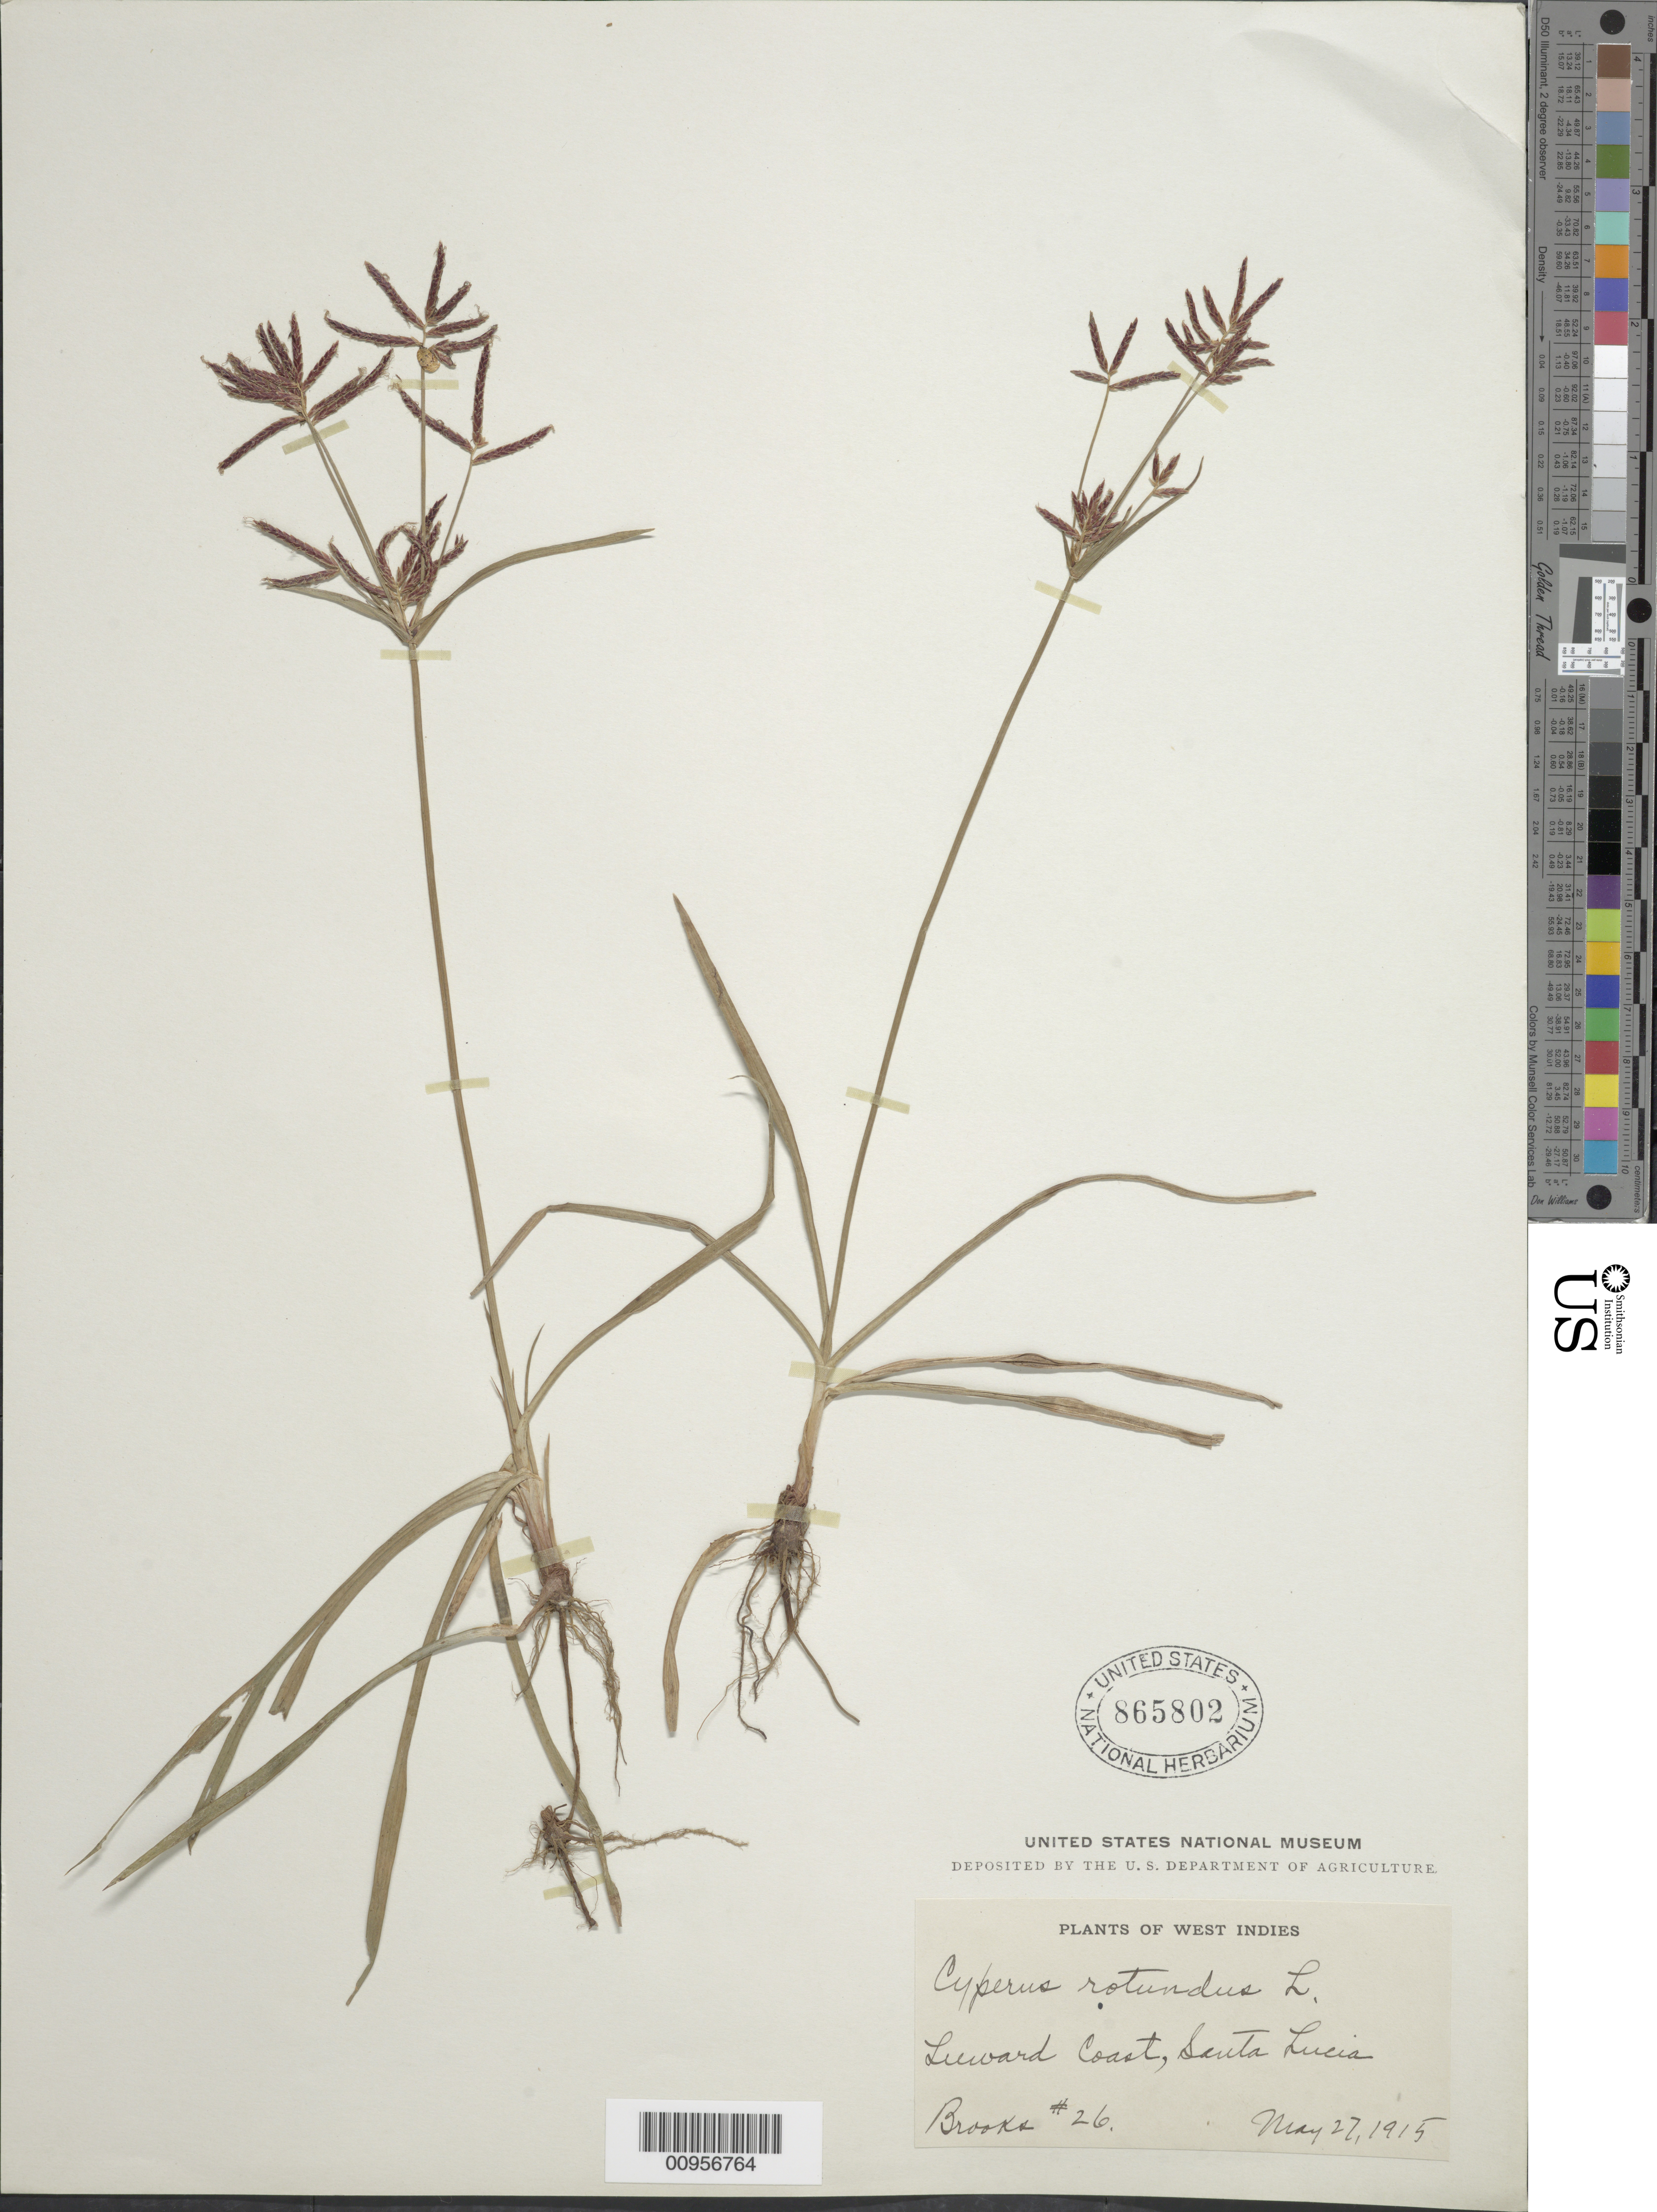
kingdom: Plantae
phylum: Tracheophyta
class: Liliopsida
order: Poales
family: Cyperaceae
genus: Cyperus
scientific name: Cyperus rotundus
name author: L.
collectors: Brooks, --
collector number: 26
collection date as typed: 27 May 1915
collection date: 1915-05-27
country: St. Lucia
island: St. Lucia I.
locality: Leeward Coast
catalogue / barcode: US 865802